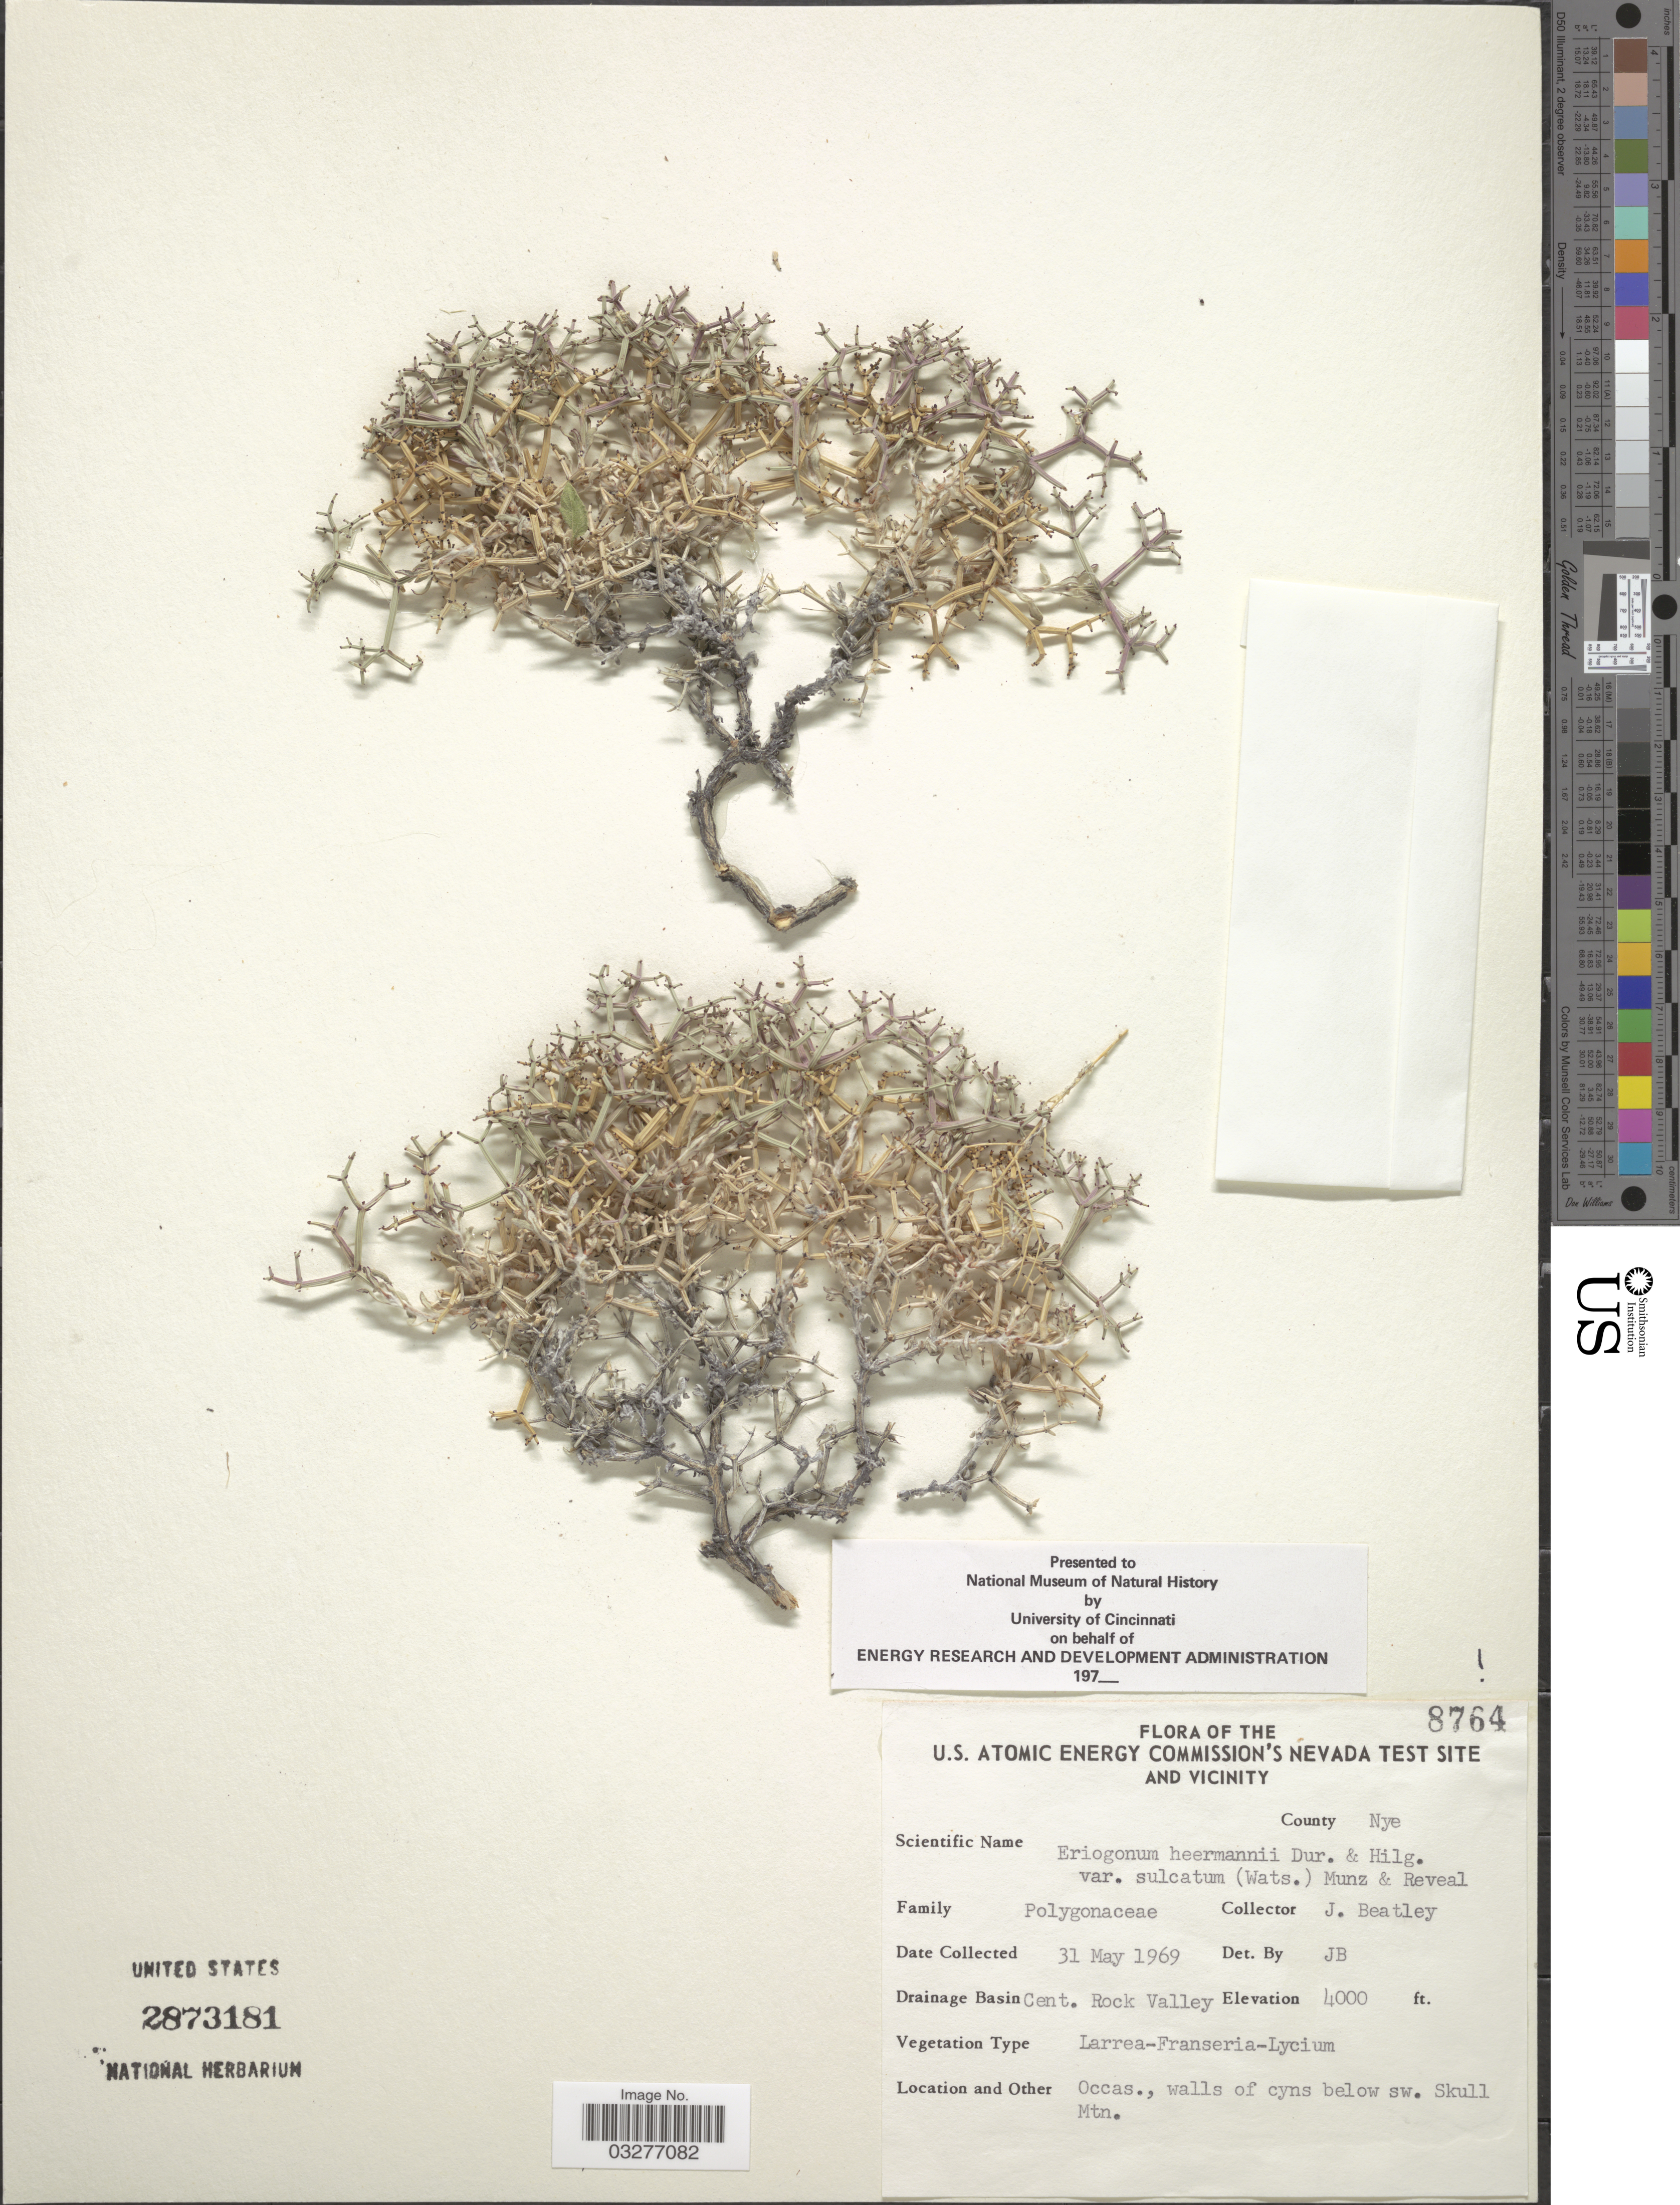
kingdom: Plantae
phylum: Tracheophyta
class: Magnoliopsida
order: Caryophyllales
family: Polygonaceae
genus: Eriogonum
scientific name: Eriogonum heermannii var. sulcatum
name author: (S. Watson) Munz & Reveal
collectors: J. C. Beatley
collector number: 8764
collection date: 1969-05-31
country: United States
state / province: Nevada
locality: U.S. Atomic Energy Commission's Nevada Test Site and Vicinity. County Nye. Drainage Basin Cent. Rock Valley. Walls of cyns below sw. Skull Mtn.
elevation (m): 1219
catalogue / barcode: US 2873181